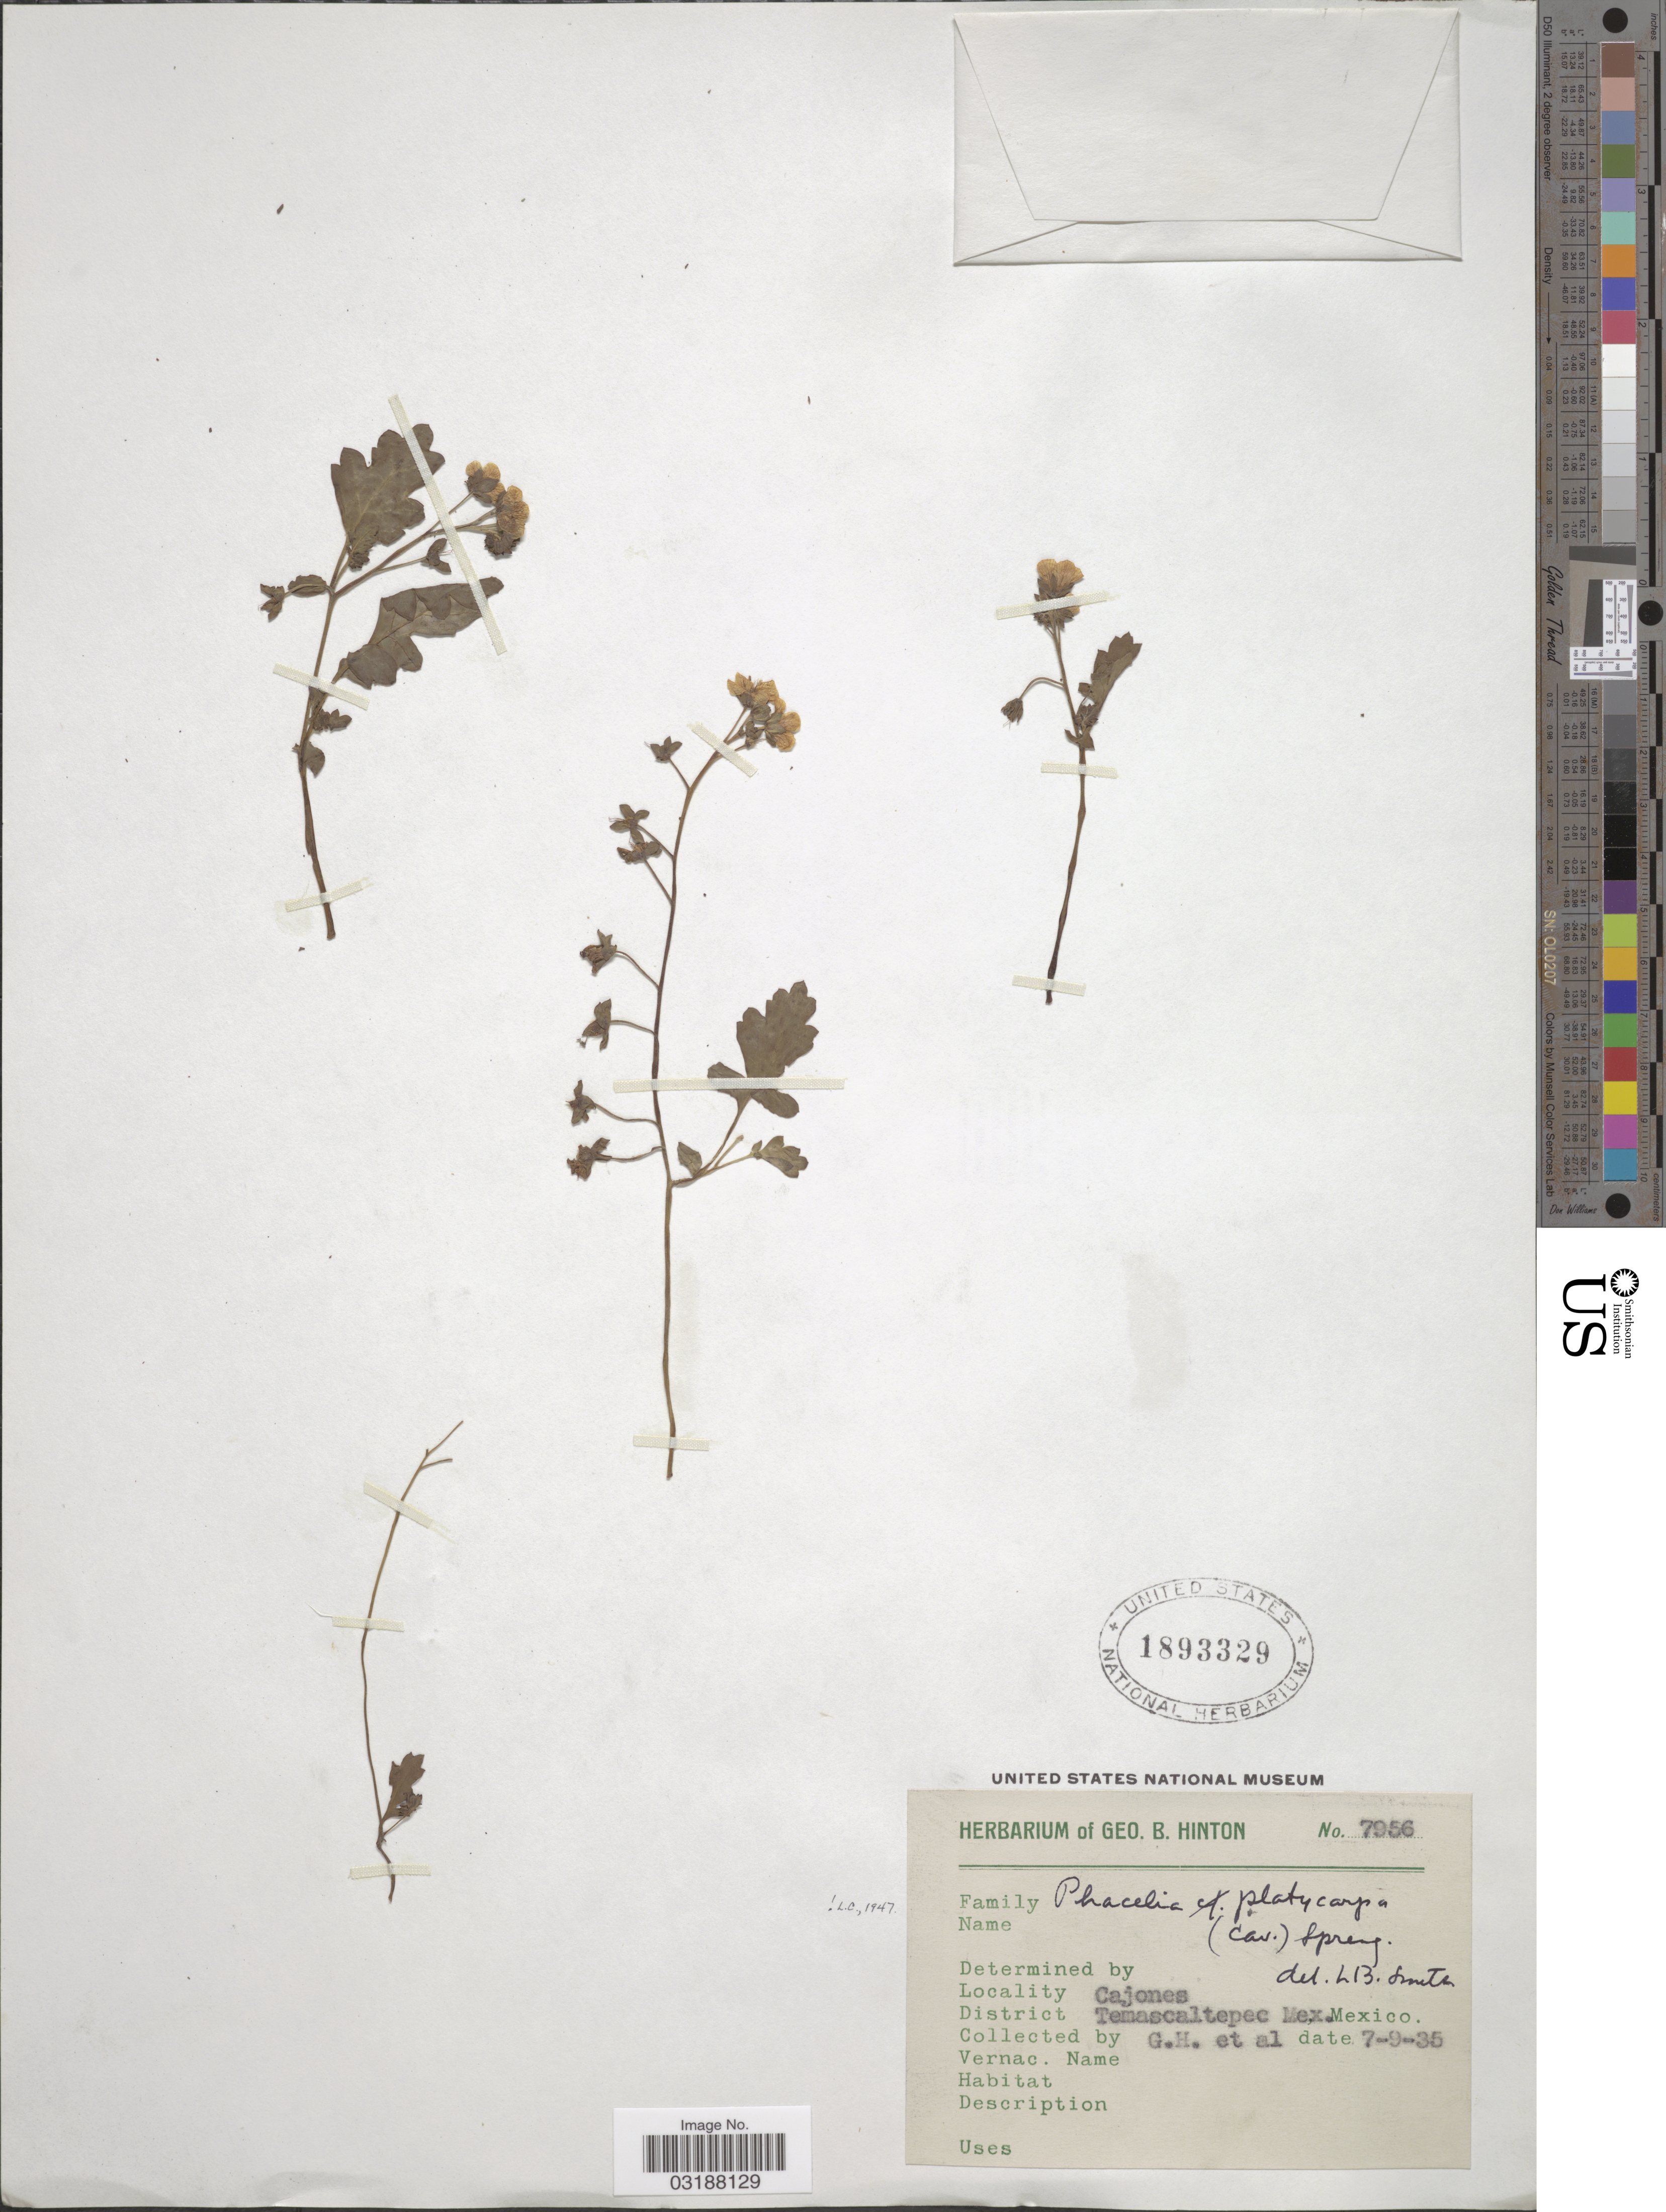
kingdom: Plantae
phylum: Tracheophyta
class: Magnoliopsida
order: Boraginales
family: Hydrophyllaceae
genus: Phacelia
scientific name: Phacelia platycarpa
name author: (Cav.) Spreng.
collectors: G. B. Hinton & et al.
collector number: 7956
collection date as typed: Transcribed d/m/y: 7/9/35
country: Mexico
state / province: México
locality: Cajones, District Temascaltepec Mex., Mexico.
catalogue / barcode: US 1893329